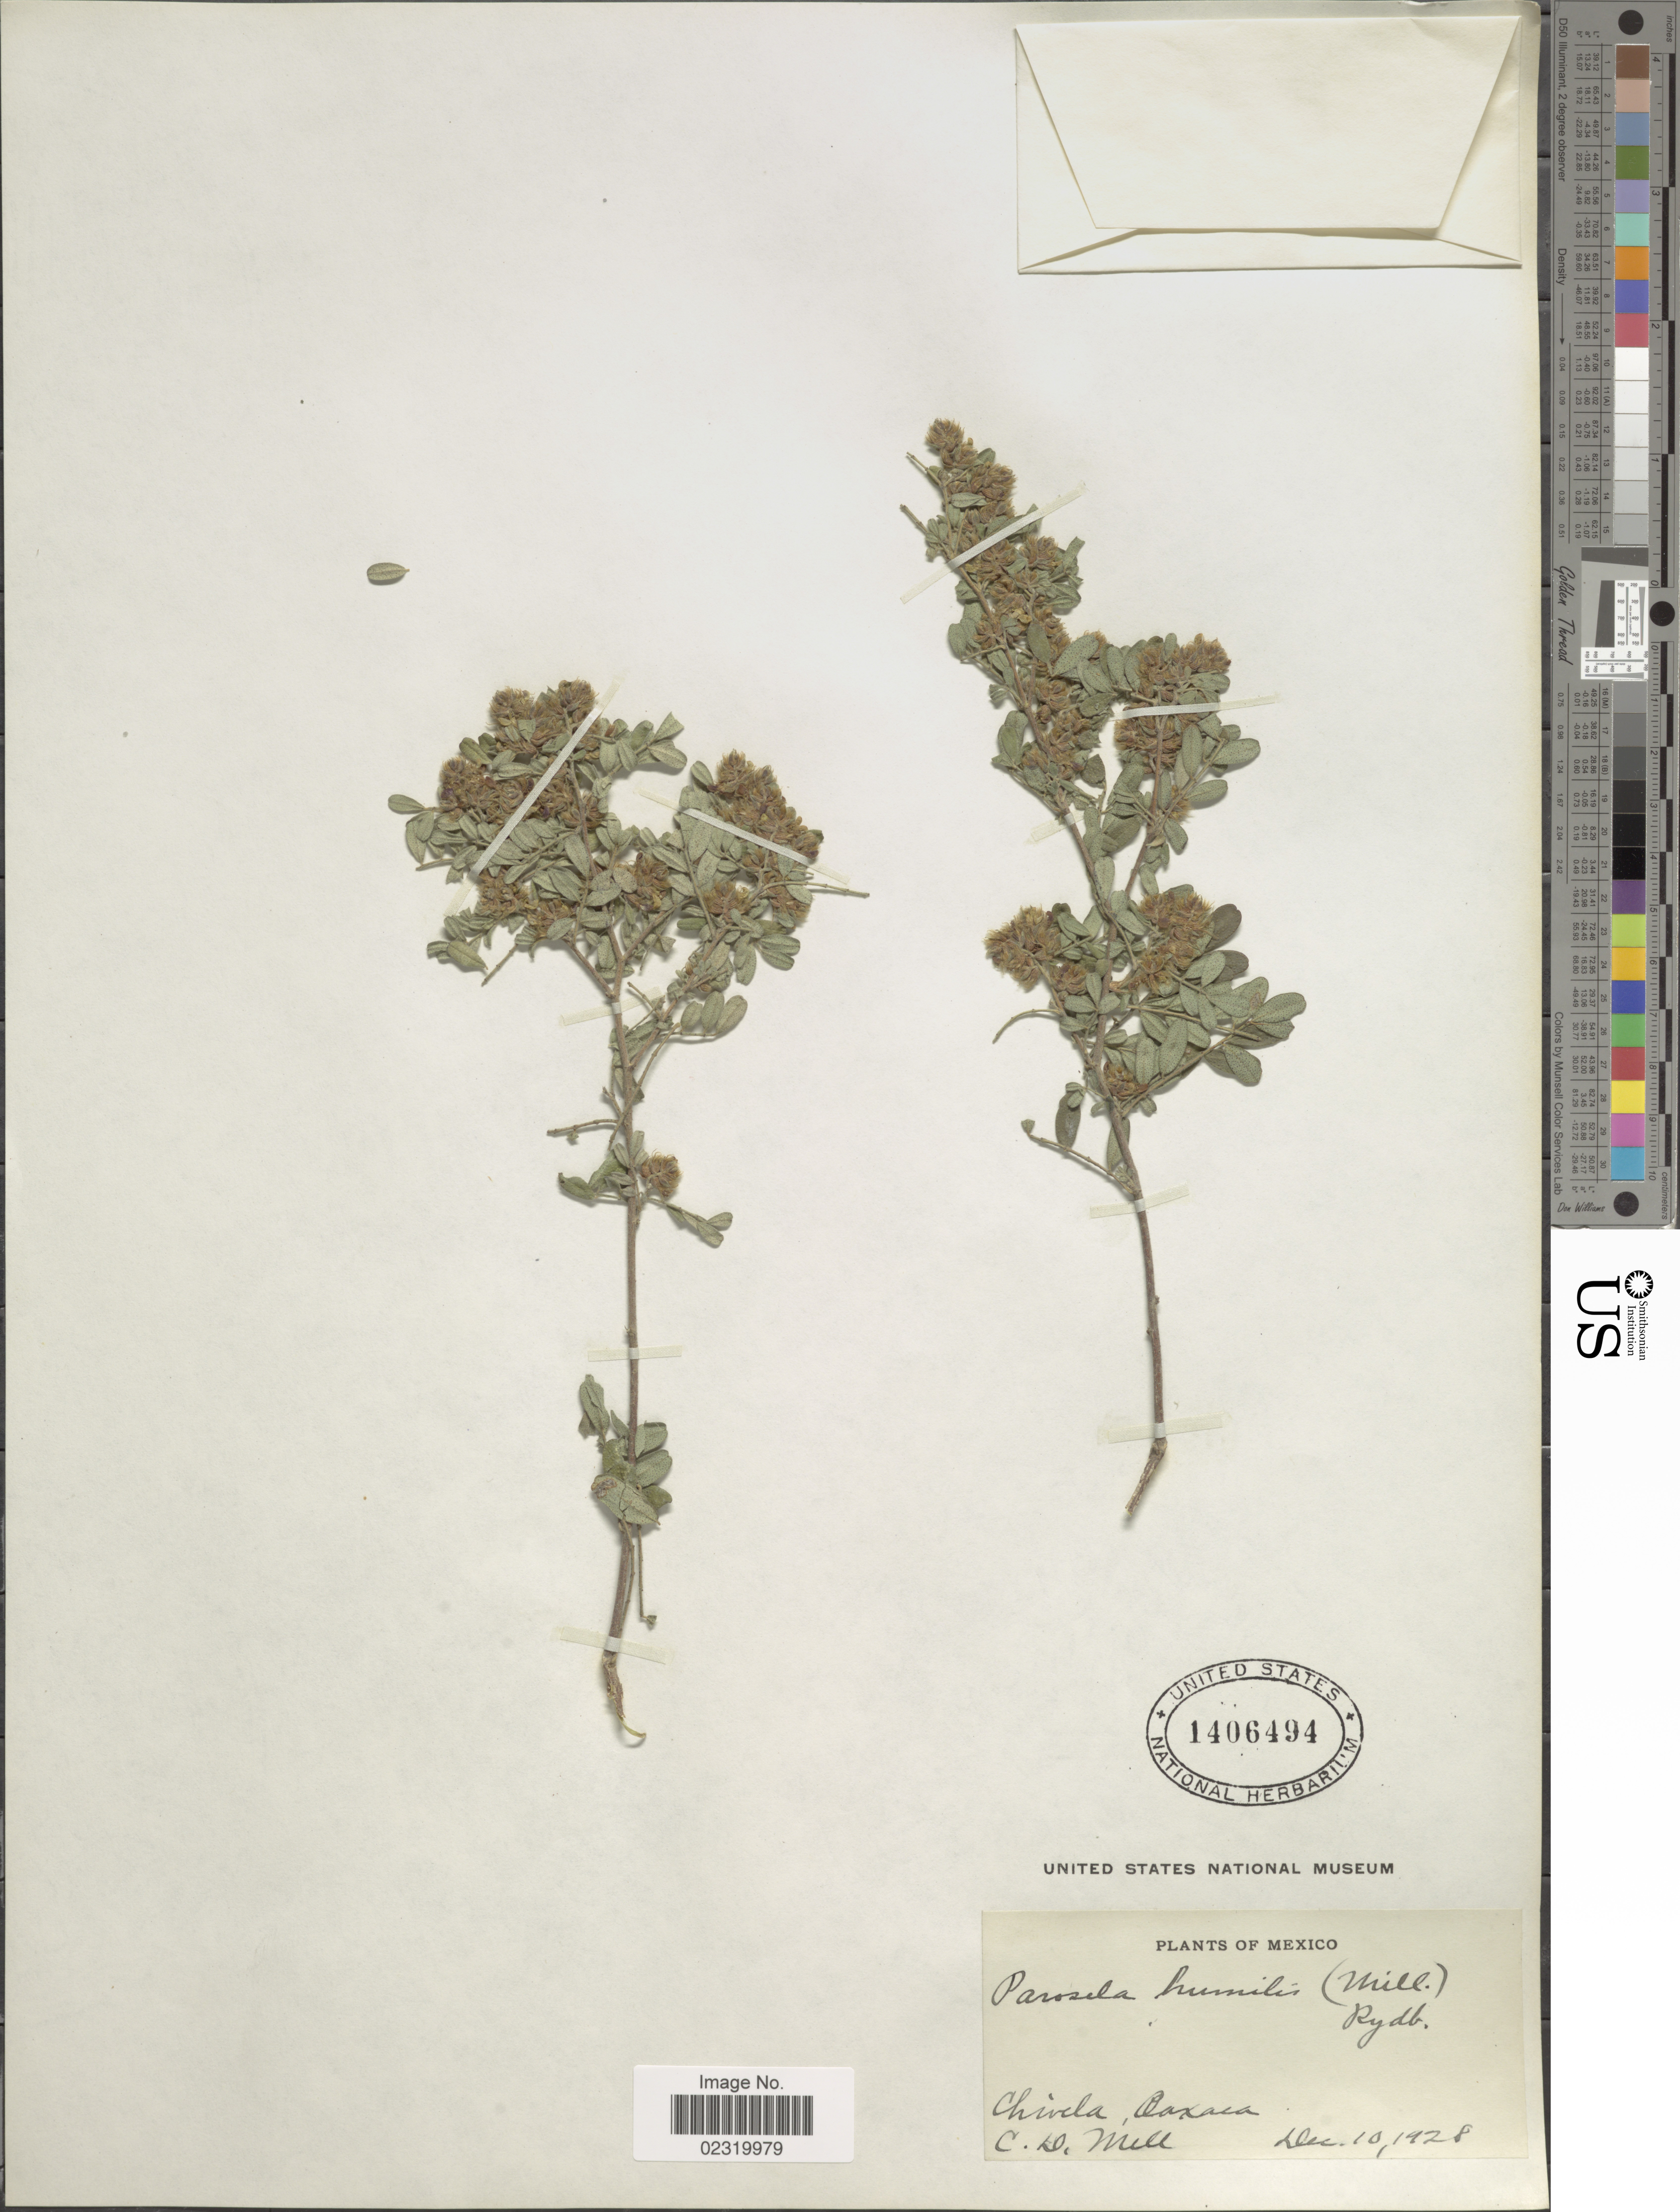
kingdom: Plantae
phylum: Tracheophyta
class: Magnoliopsida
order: Fabales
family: Fabaceae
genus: Dalea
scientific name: Dalea scandens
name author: (Mill.) R.T. Clausen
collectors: C. D. Mill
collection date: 1928-12-10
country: Mexico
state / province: Oaxaca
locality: Chivela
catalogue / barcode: US 1406494